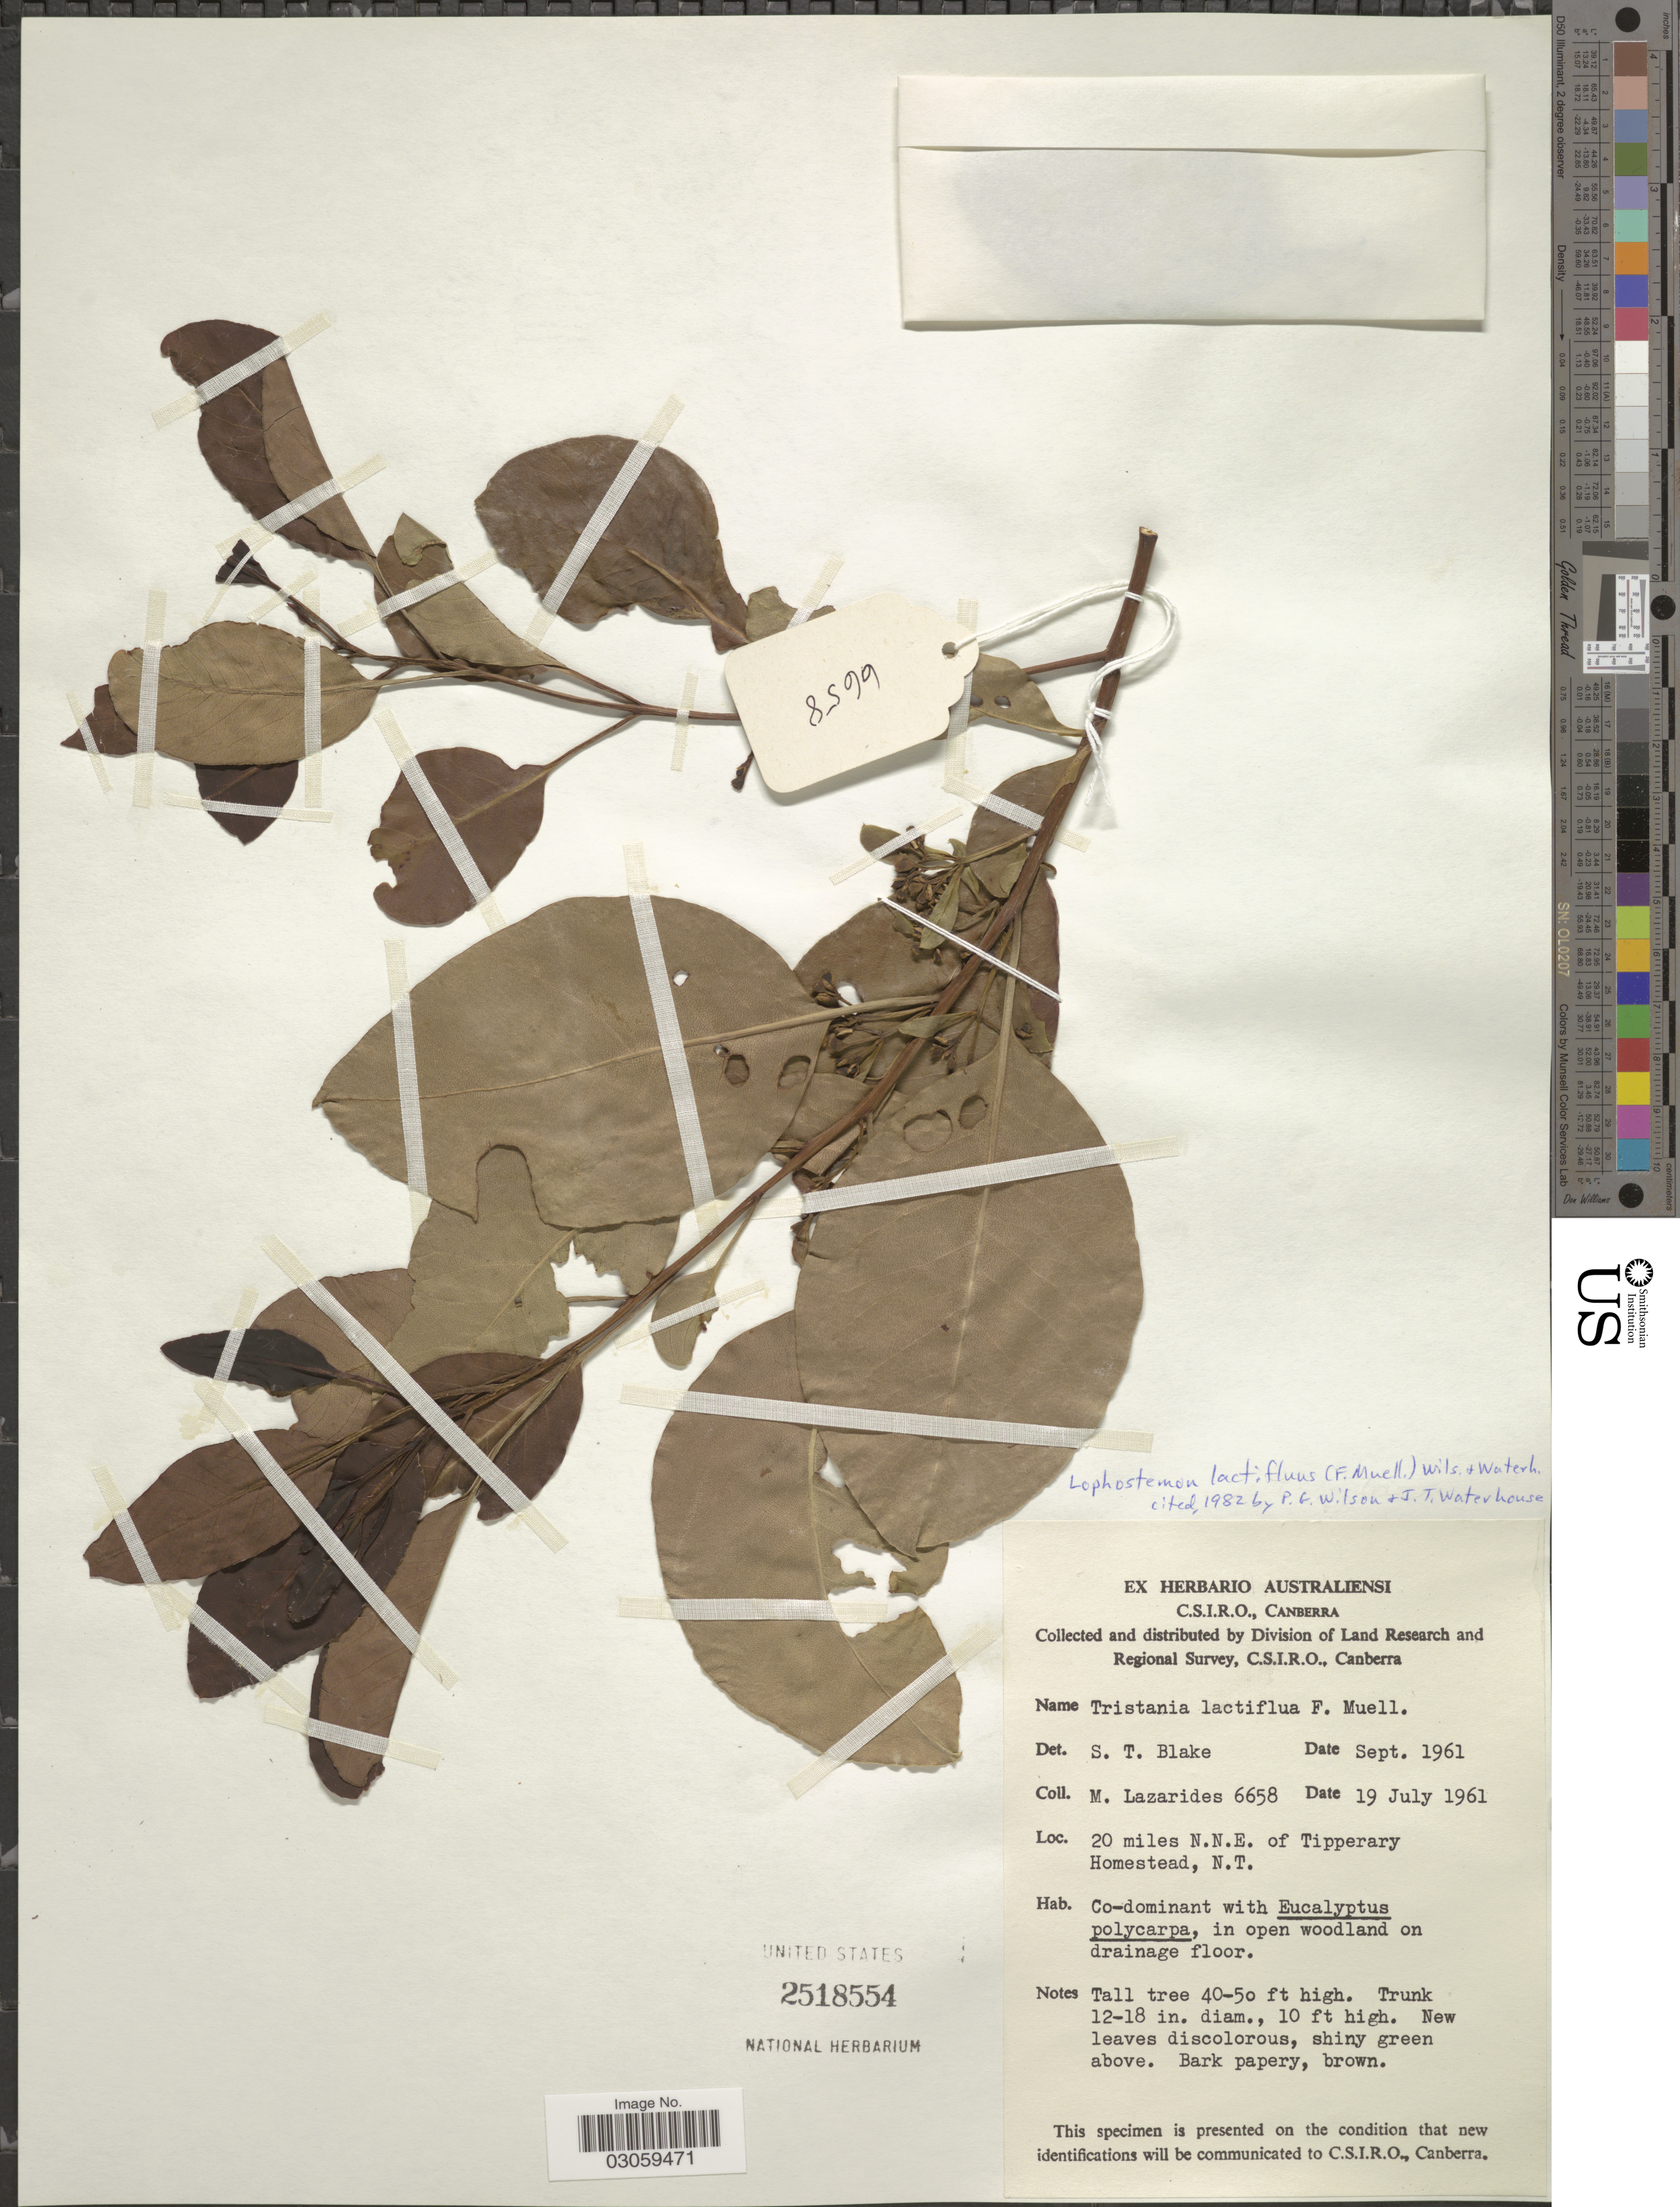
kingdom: Plantae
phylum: Tracheophyta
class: Magnoliopsida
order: Myrtales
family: Myrtaceae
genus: Lophostemon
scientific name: Lophostemon lactifluus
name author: (F. Muell.) P.G. Wilson & J. T. Waterh.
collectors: M. Lazarides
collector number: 6658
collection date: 1961-07-19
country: Australia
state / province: Northern Territory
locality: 20 miles N.N.E. of Tipperary Homestead, N.T.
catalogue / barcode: US 2518554